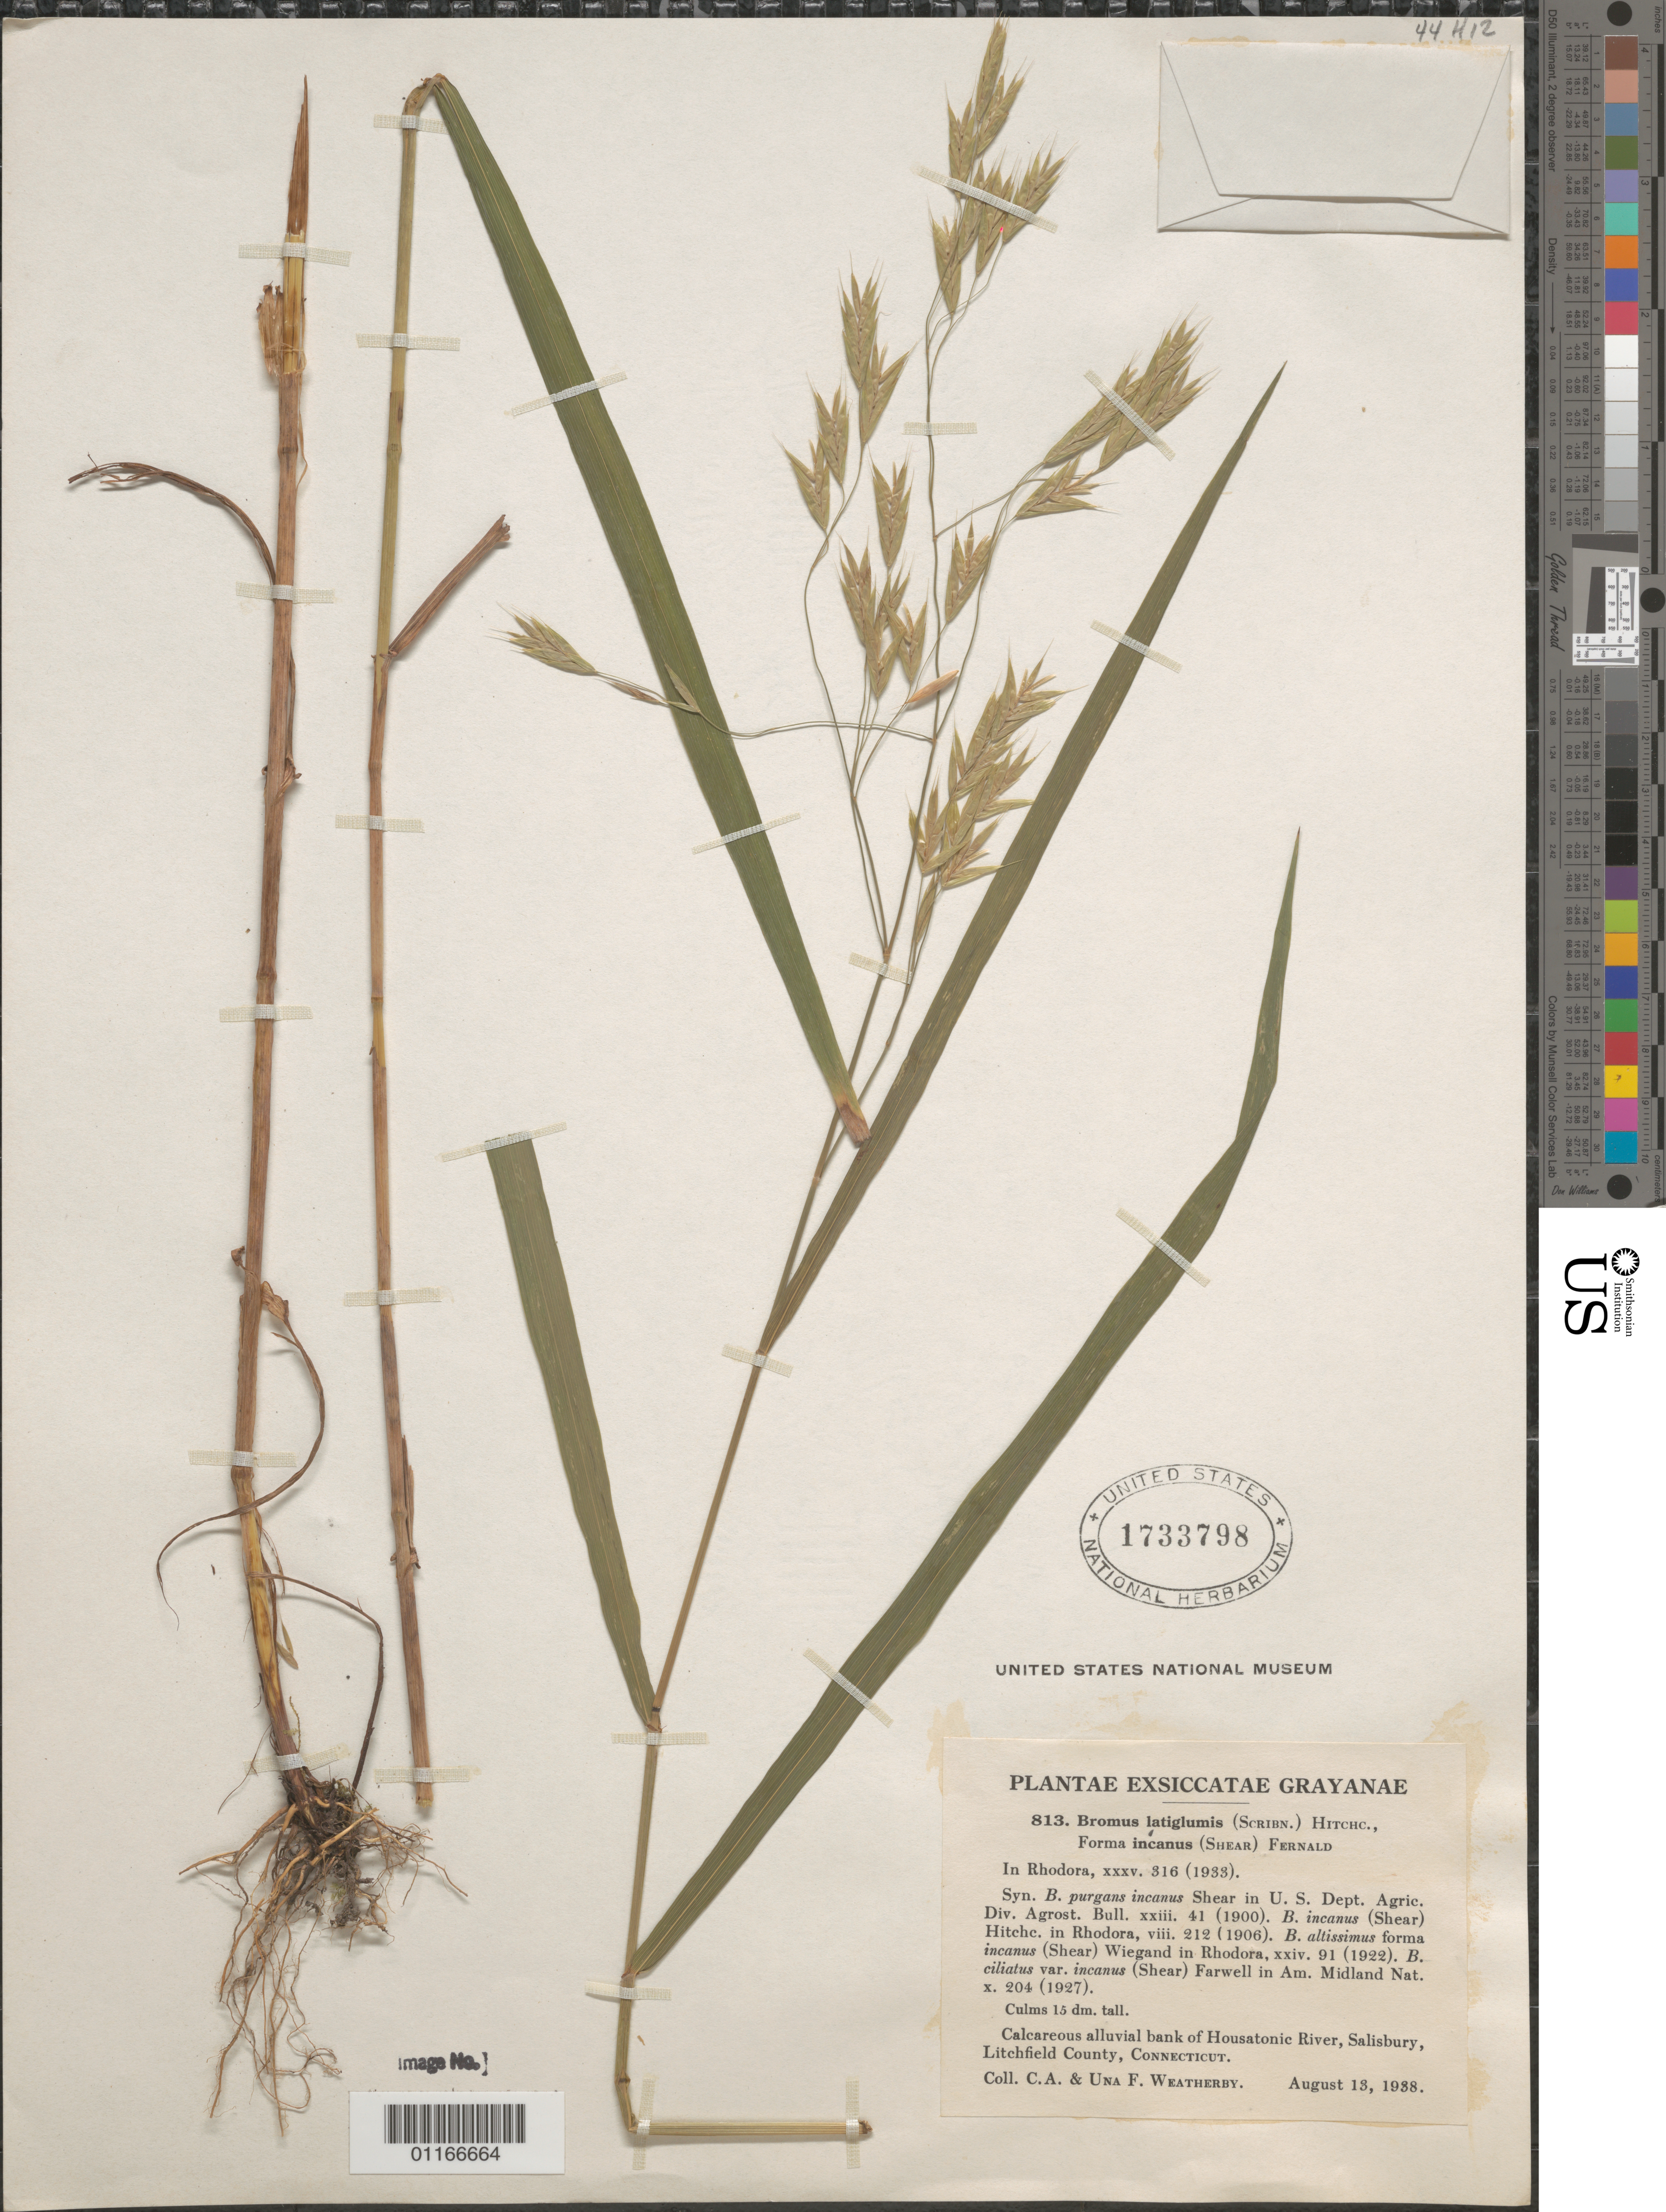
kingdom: Plantae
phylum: Tracheophyta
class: Liliopsida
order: Poales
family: Poaceae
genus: Bromus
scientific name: Bromus latiglumis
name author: (Scribn. ex Shear) Hitchc.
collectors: C. A. Weatherby & U. Weatherby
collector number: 813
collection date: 1938-08-13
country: United States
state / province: Connecticut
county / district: Litchfield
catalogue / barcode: US 1733798